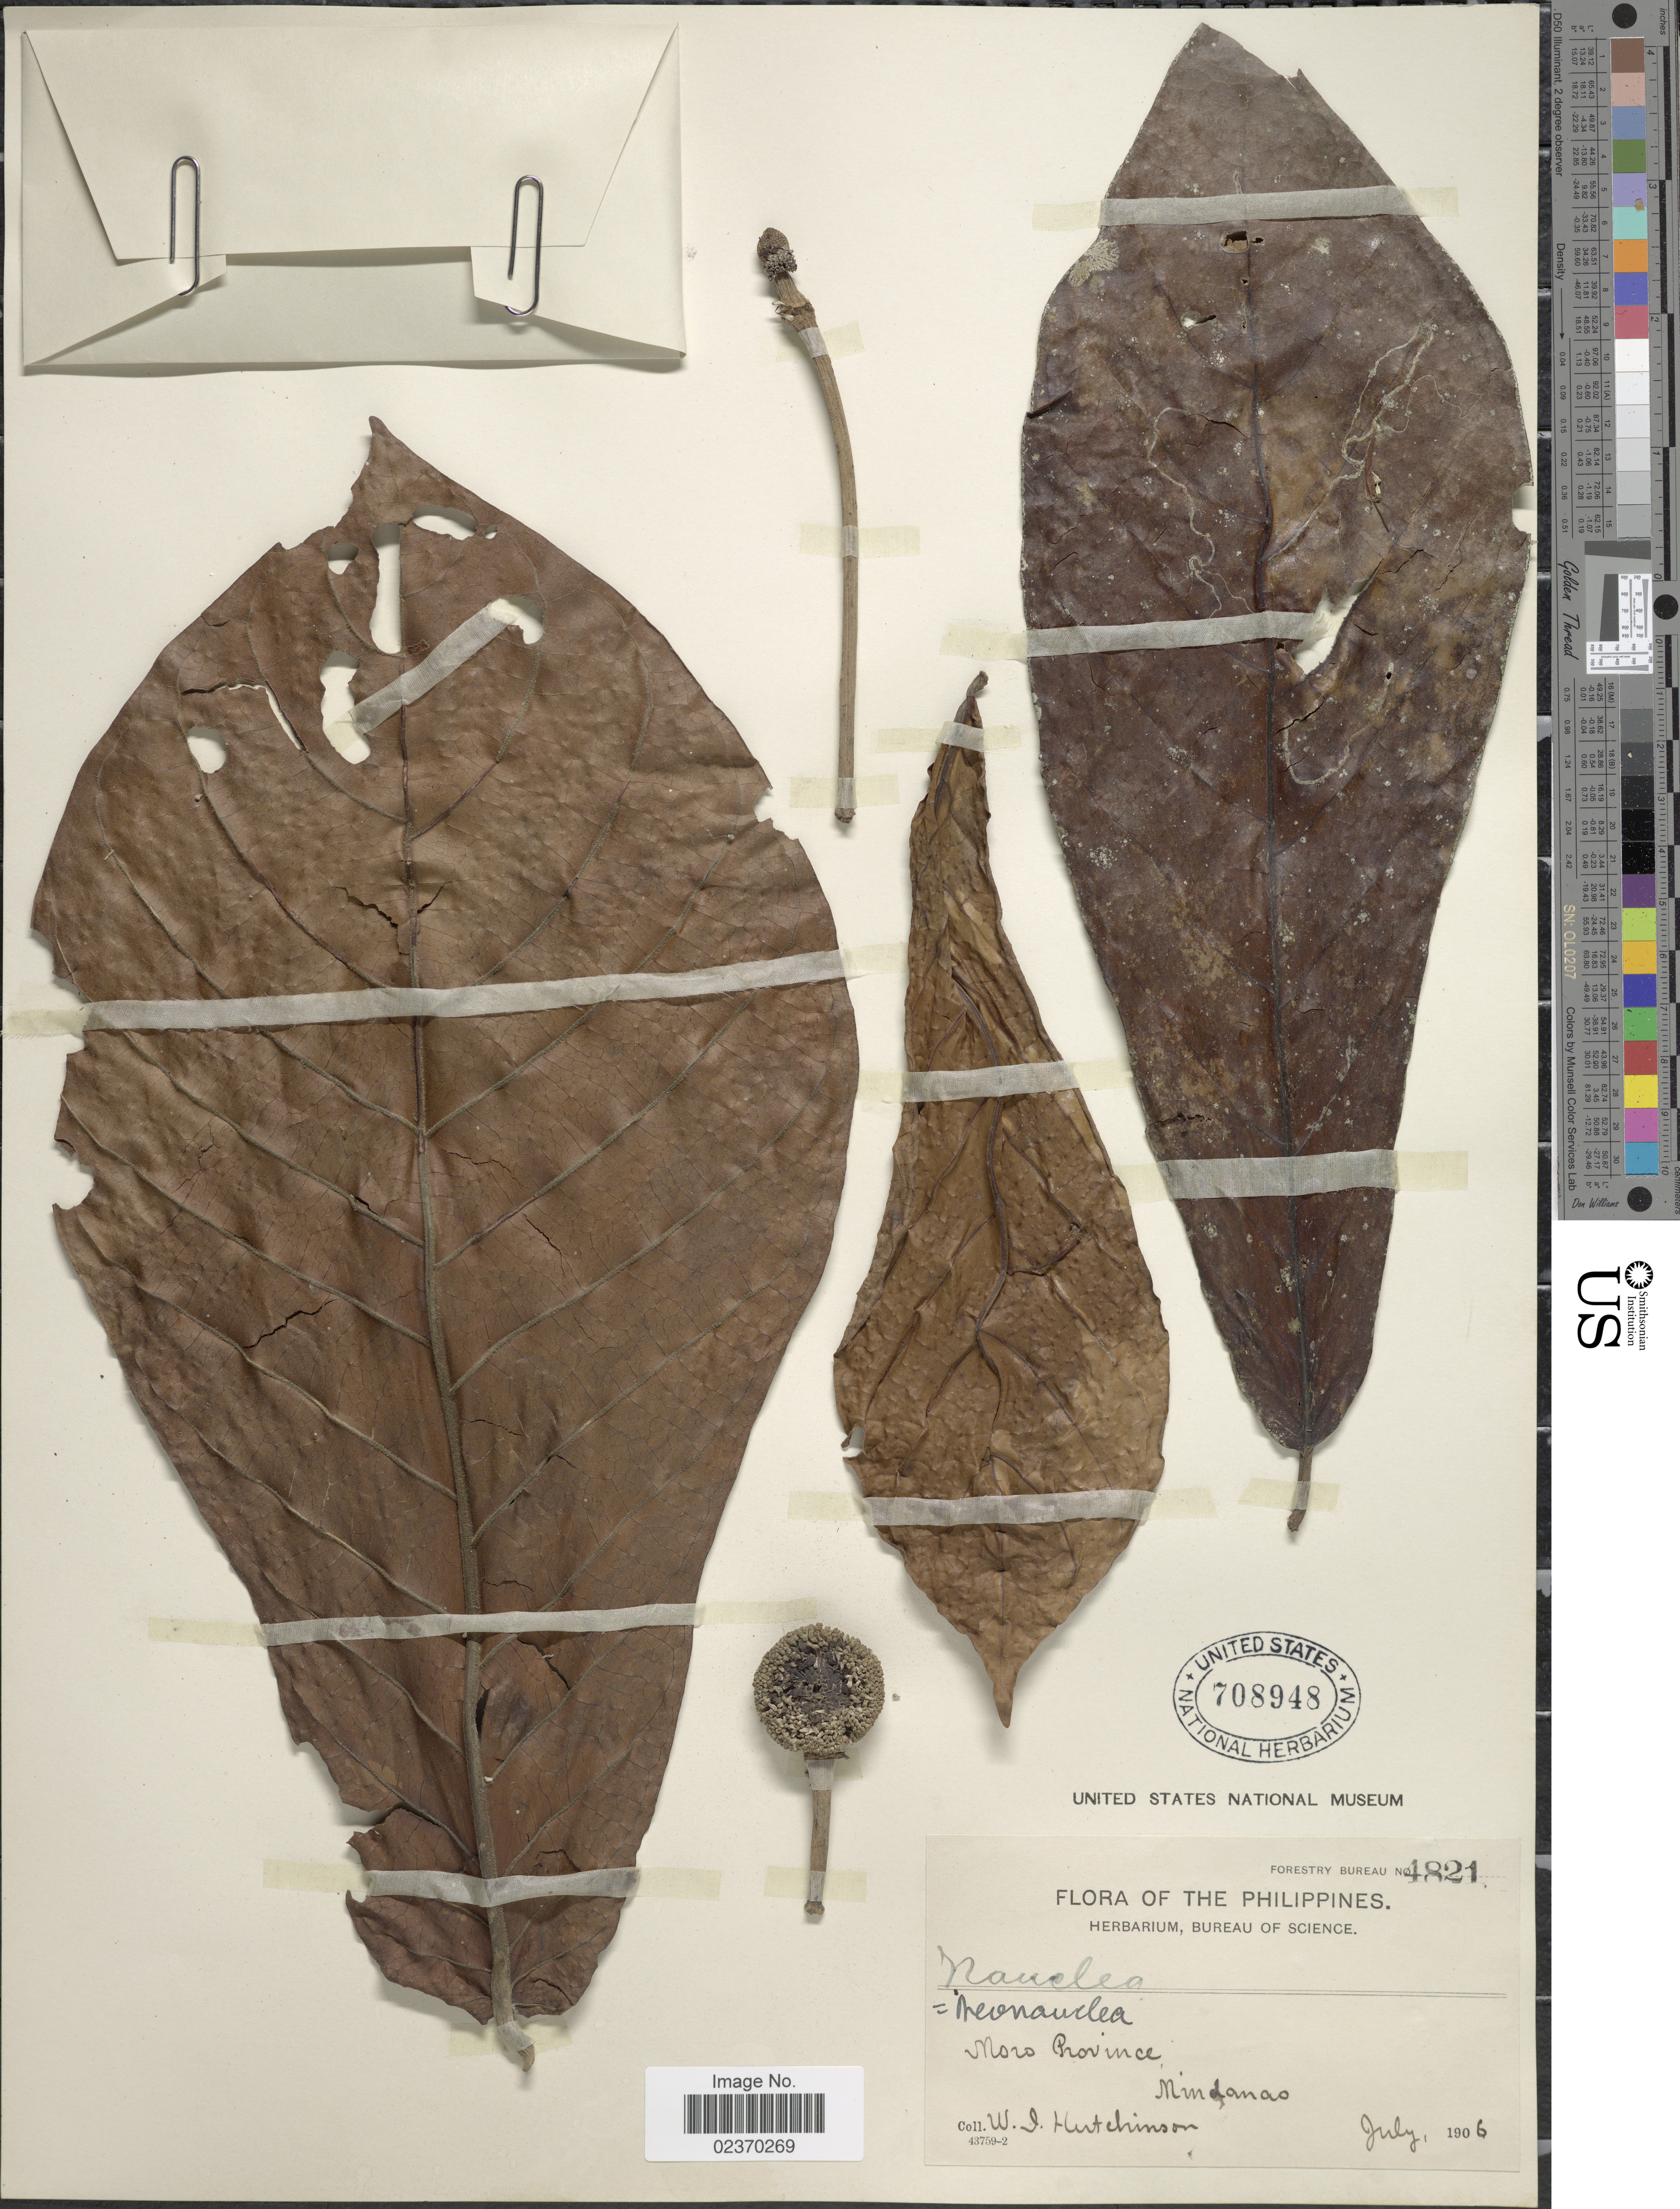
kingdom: Plantae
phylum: Tracheophyta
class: Magnoliopsida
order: Gentianales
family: Rubiaceae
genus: Neonauclea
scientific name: Neonauclea mindanaensis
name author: (Merr.) Merr.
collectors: W. J. Hutchinson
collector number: Forestry Bureau 4821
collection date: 1906-07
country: Philippines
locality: Noro Province, Mindanao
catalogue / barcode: US 708948